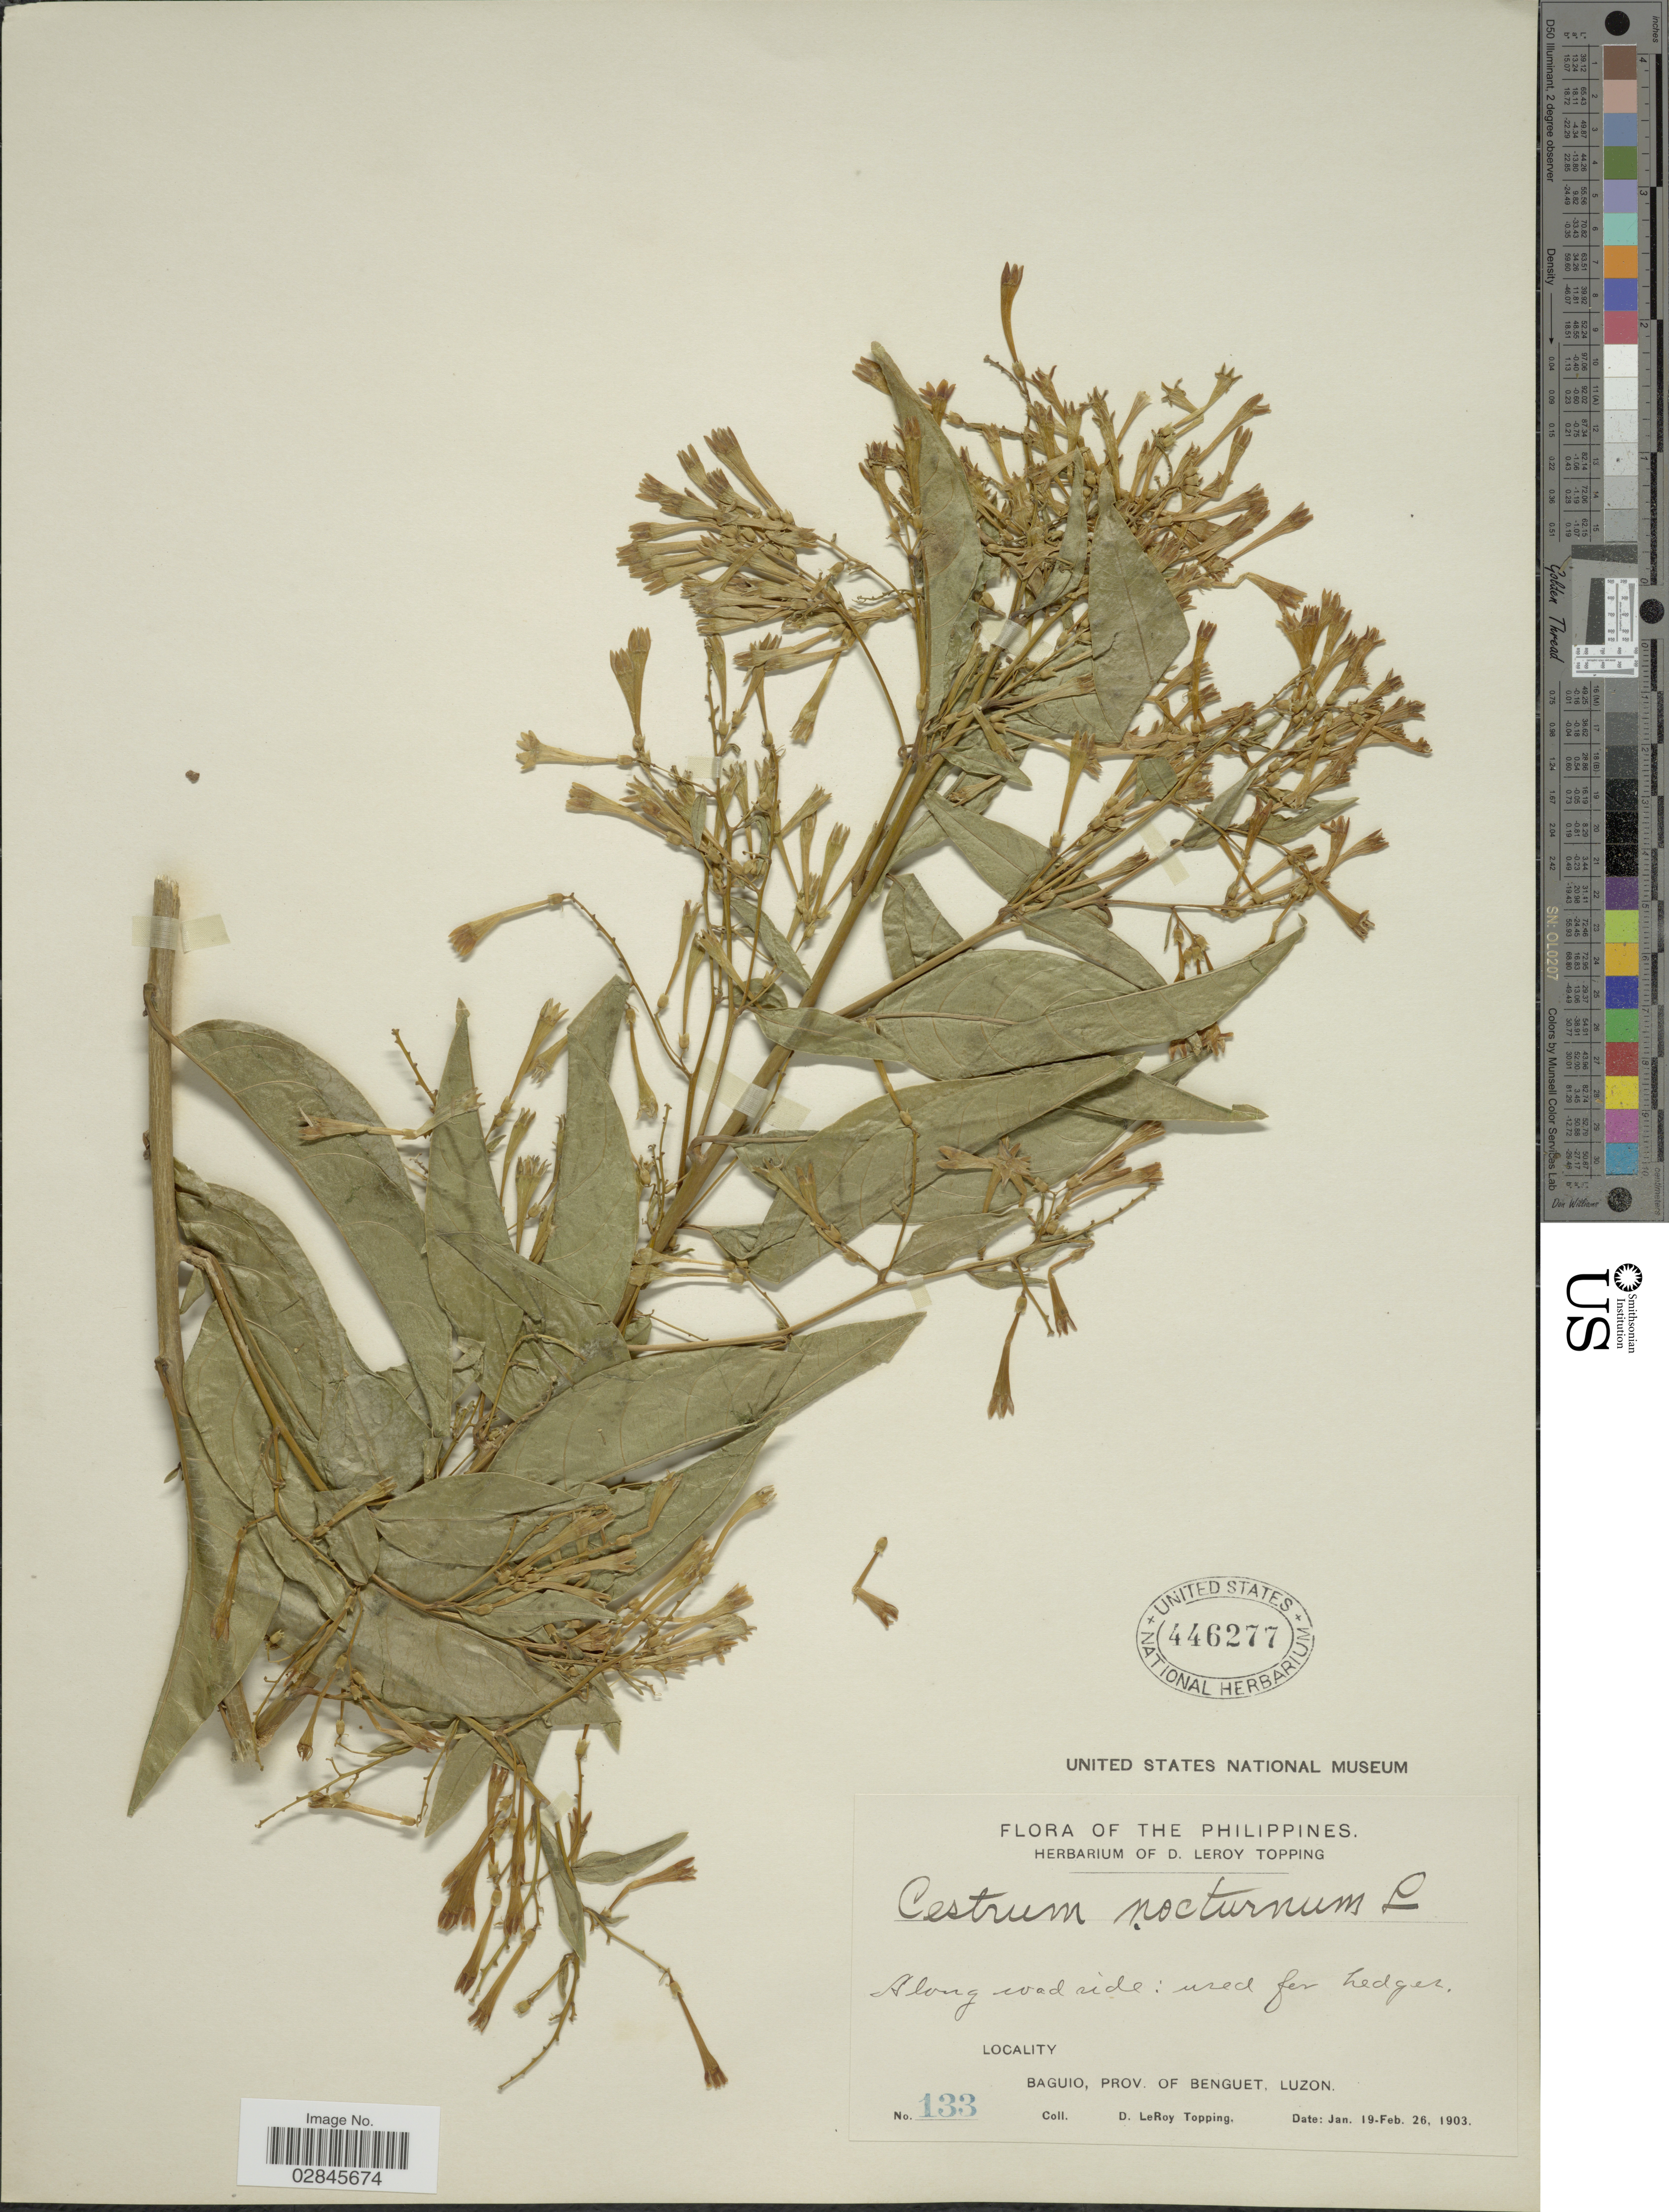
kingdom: Plantae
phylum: Tracheophyta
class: Magnoliopsida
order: Solanales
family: Solanaceae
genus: Cestrum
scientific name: Cestrum nocturnum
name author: L.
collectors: D. L. Topping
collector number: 133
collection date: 1903-01-19/1903-02-26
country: Philippines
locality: Baguio, Prov. of Benguet, Luzon.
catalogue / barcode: US 446277